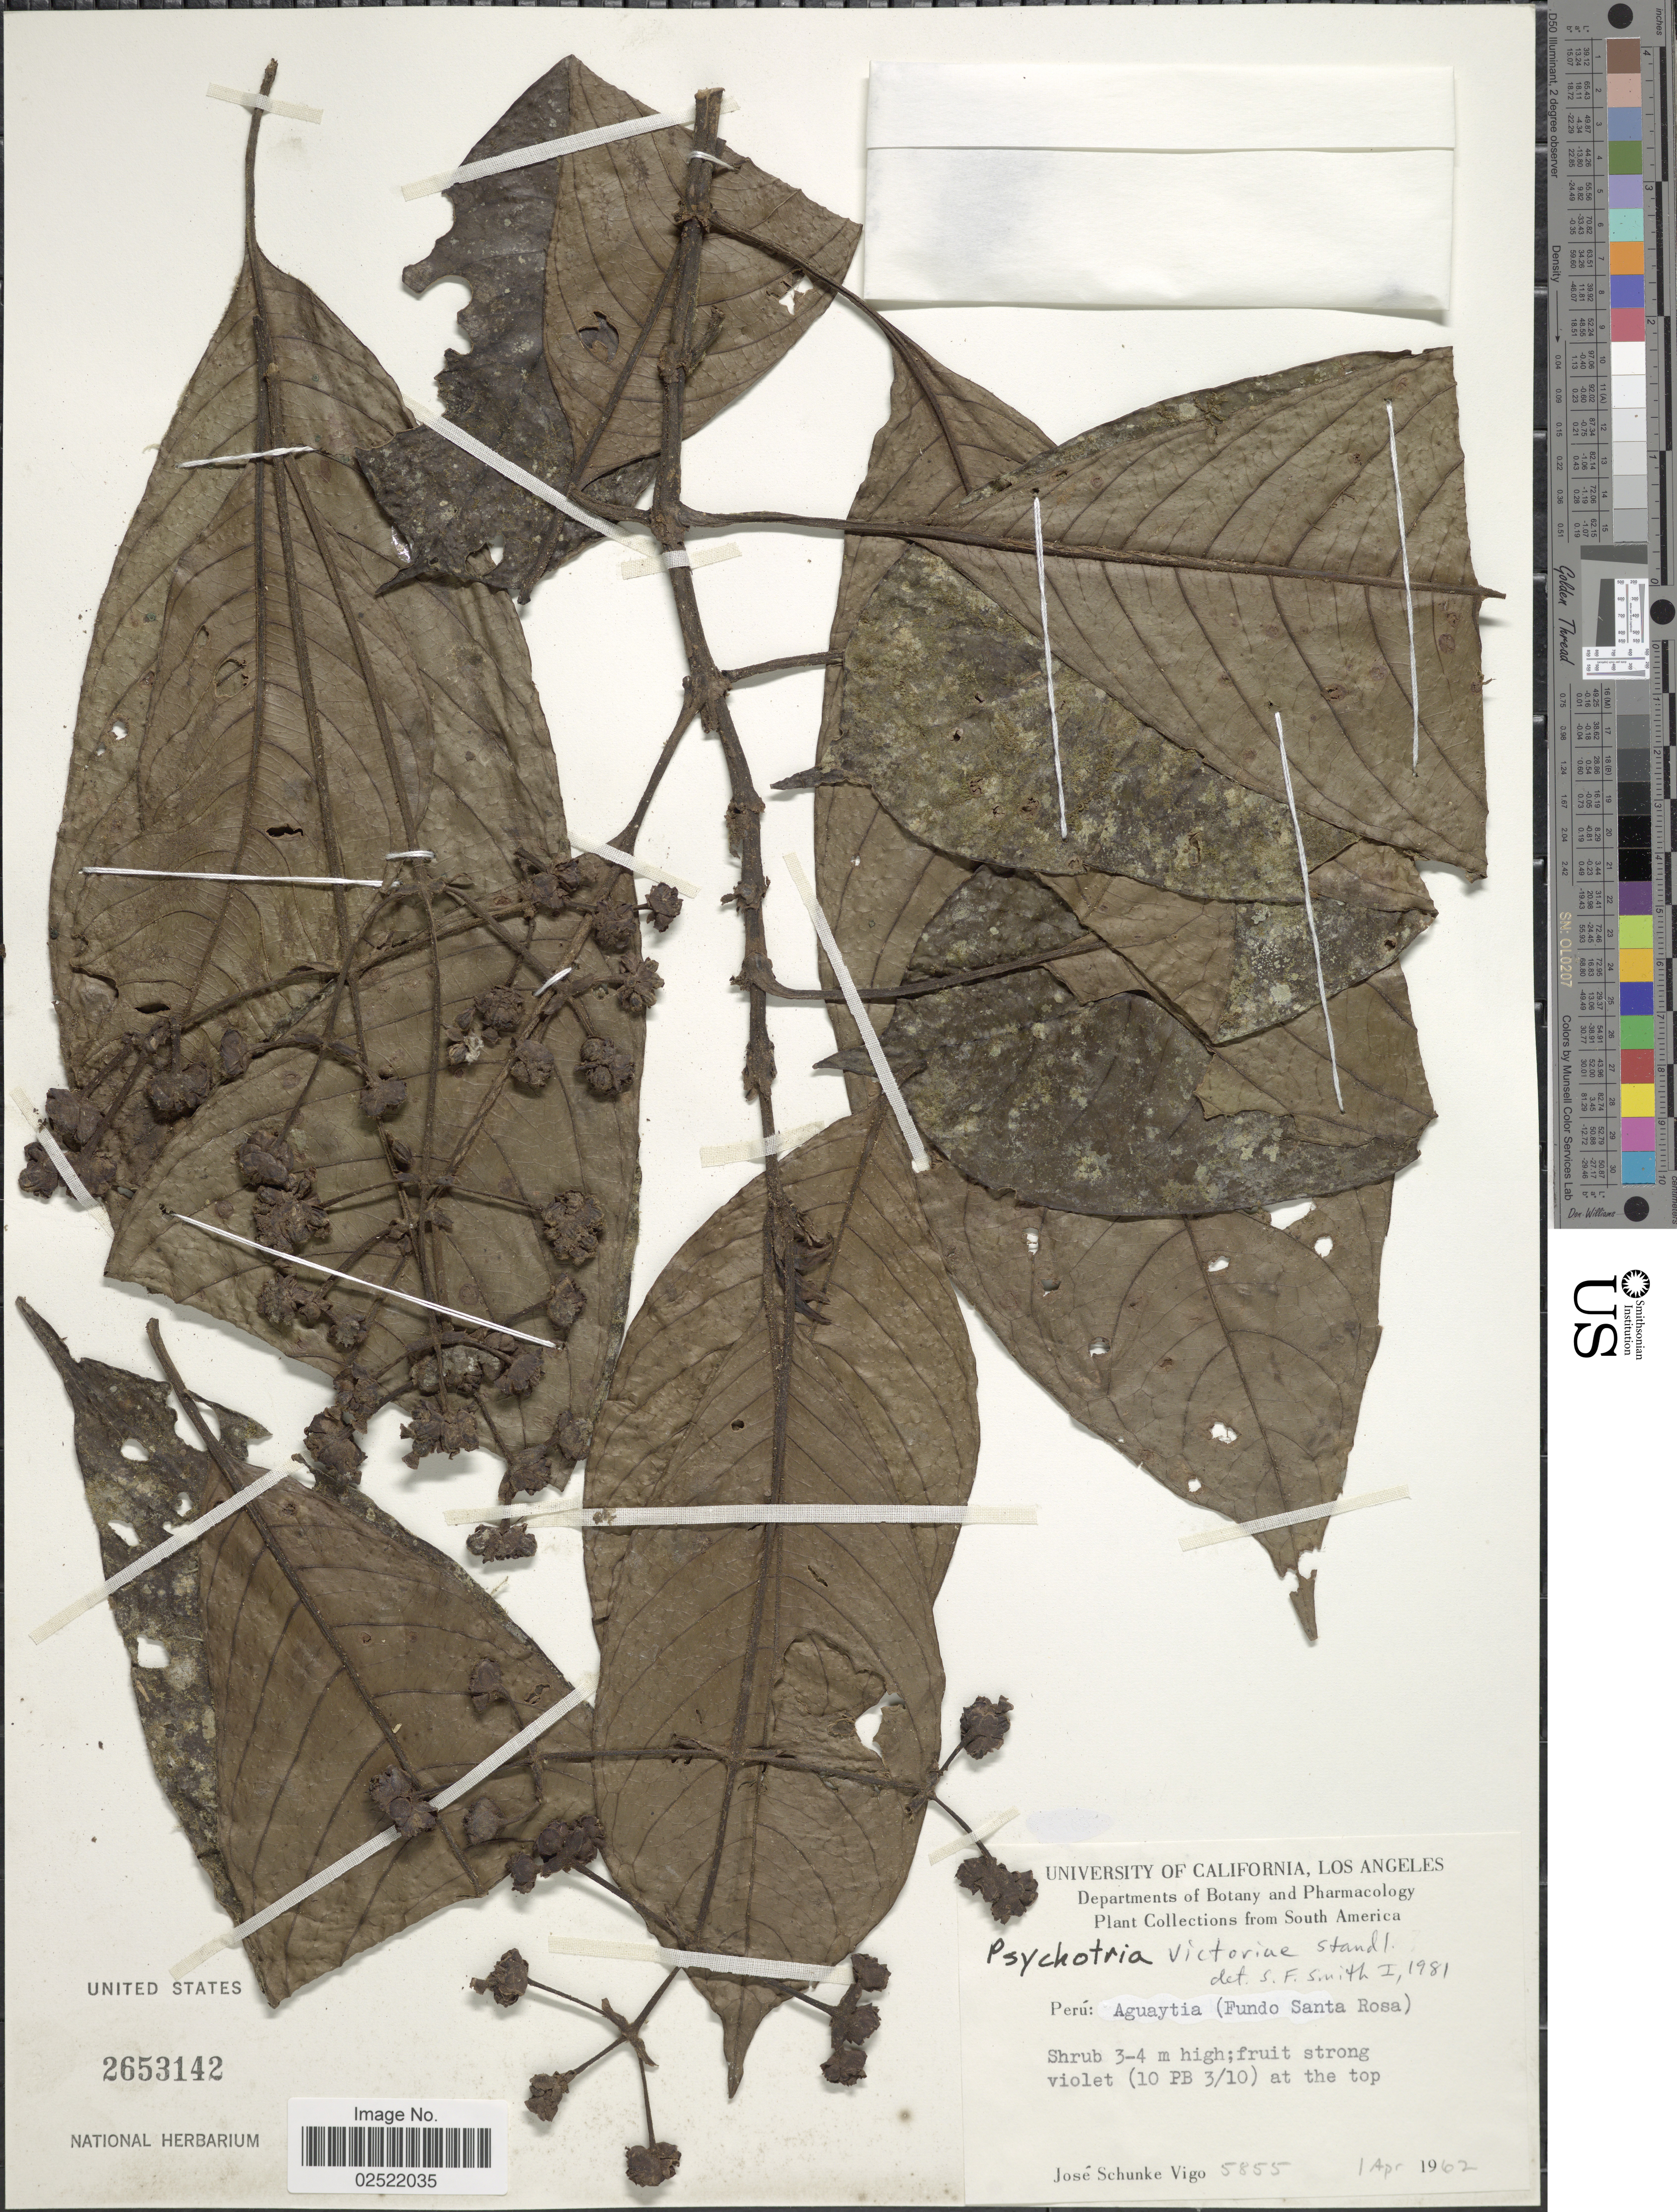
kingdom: Plantae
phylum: Tracheophyta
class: Magnoliopsida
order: Gentianales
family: Rubiaceae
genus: Psychotria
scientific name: Psychotria victoriae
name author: Standl.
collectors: J. Schunke Vigo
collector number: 5855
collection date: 1962-04-01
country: Peru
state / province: Ucayali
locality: Aguaytia (Fundo Santo Rosa)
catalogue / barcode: US 2653142